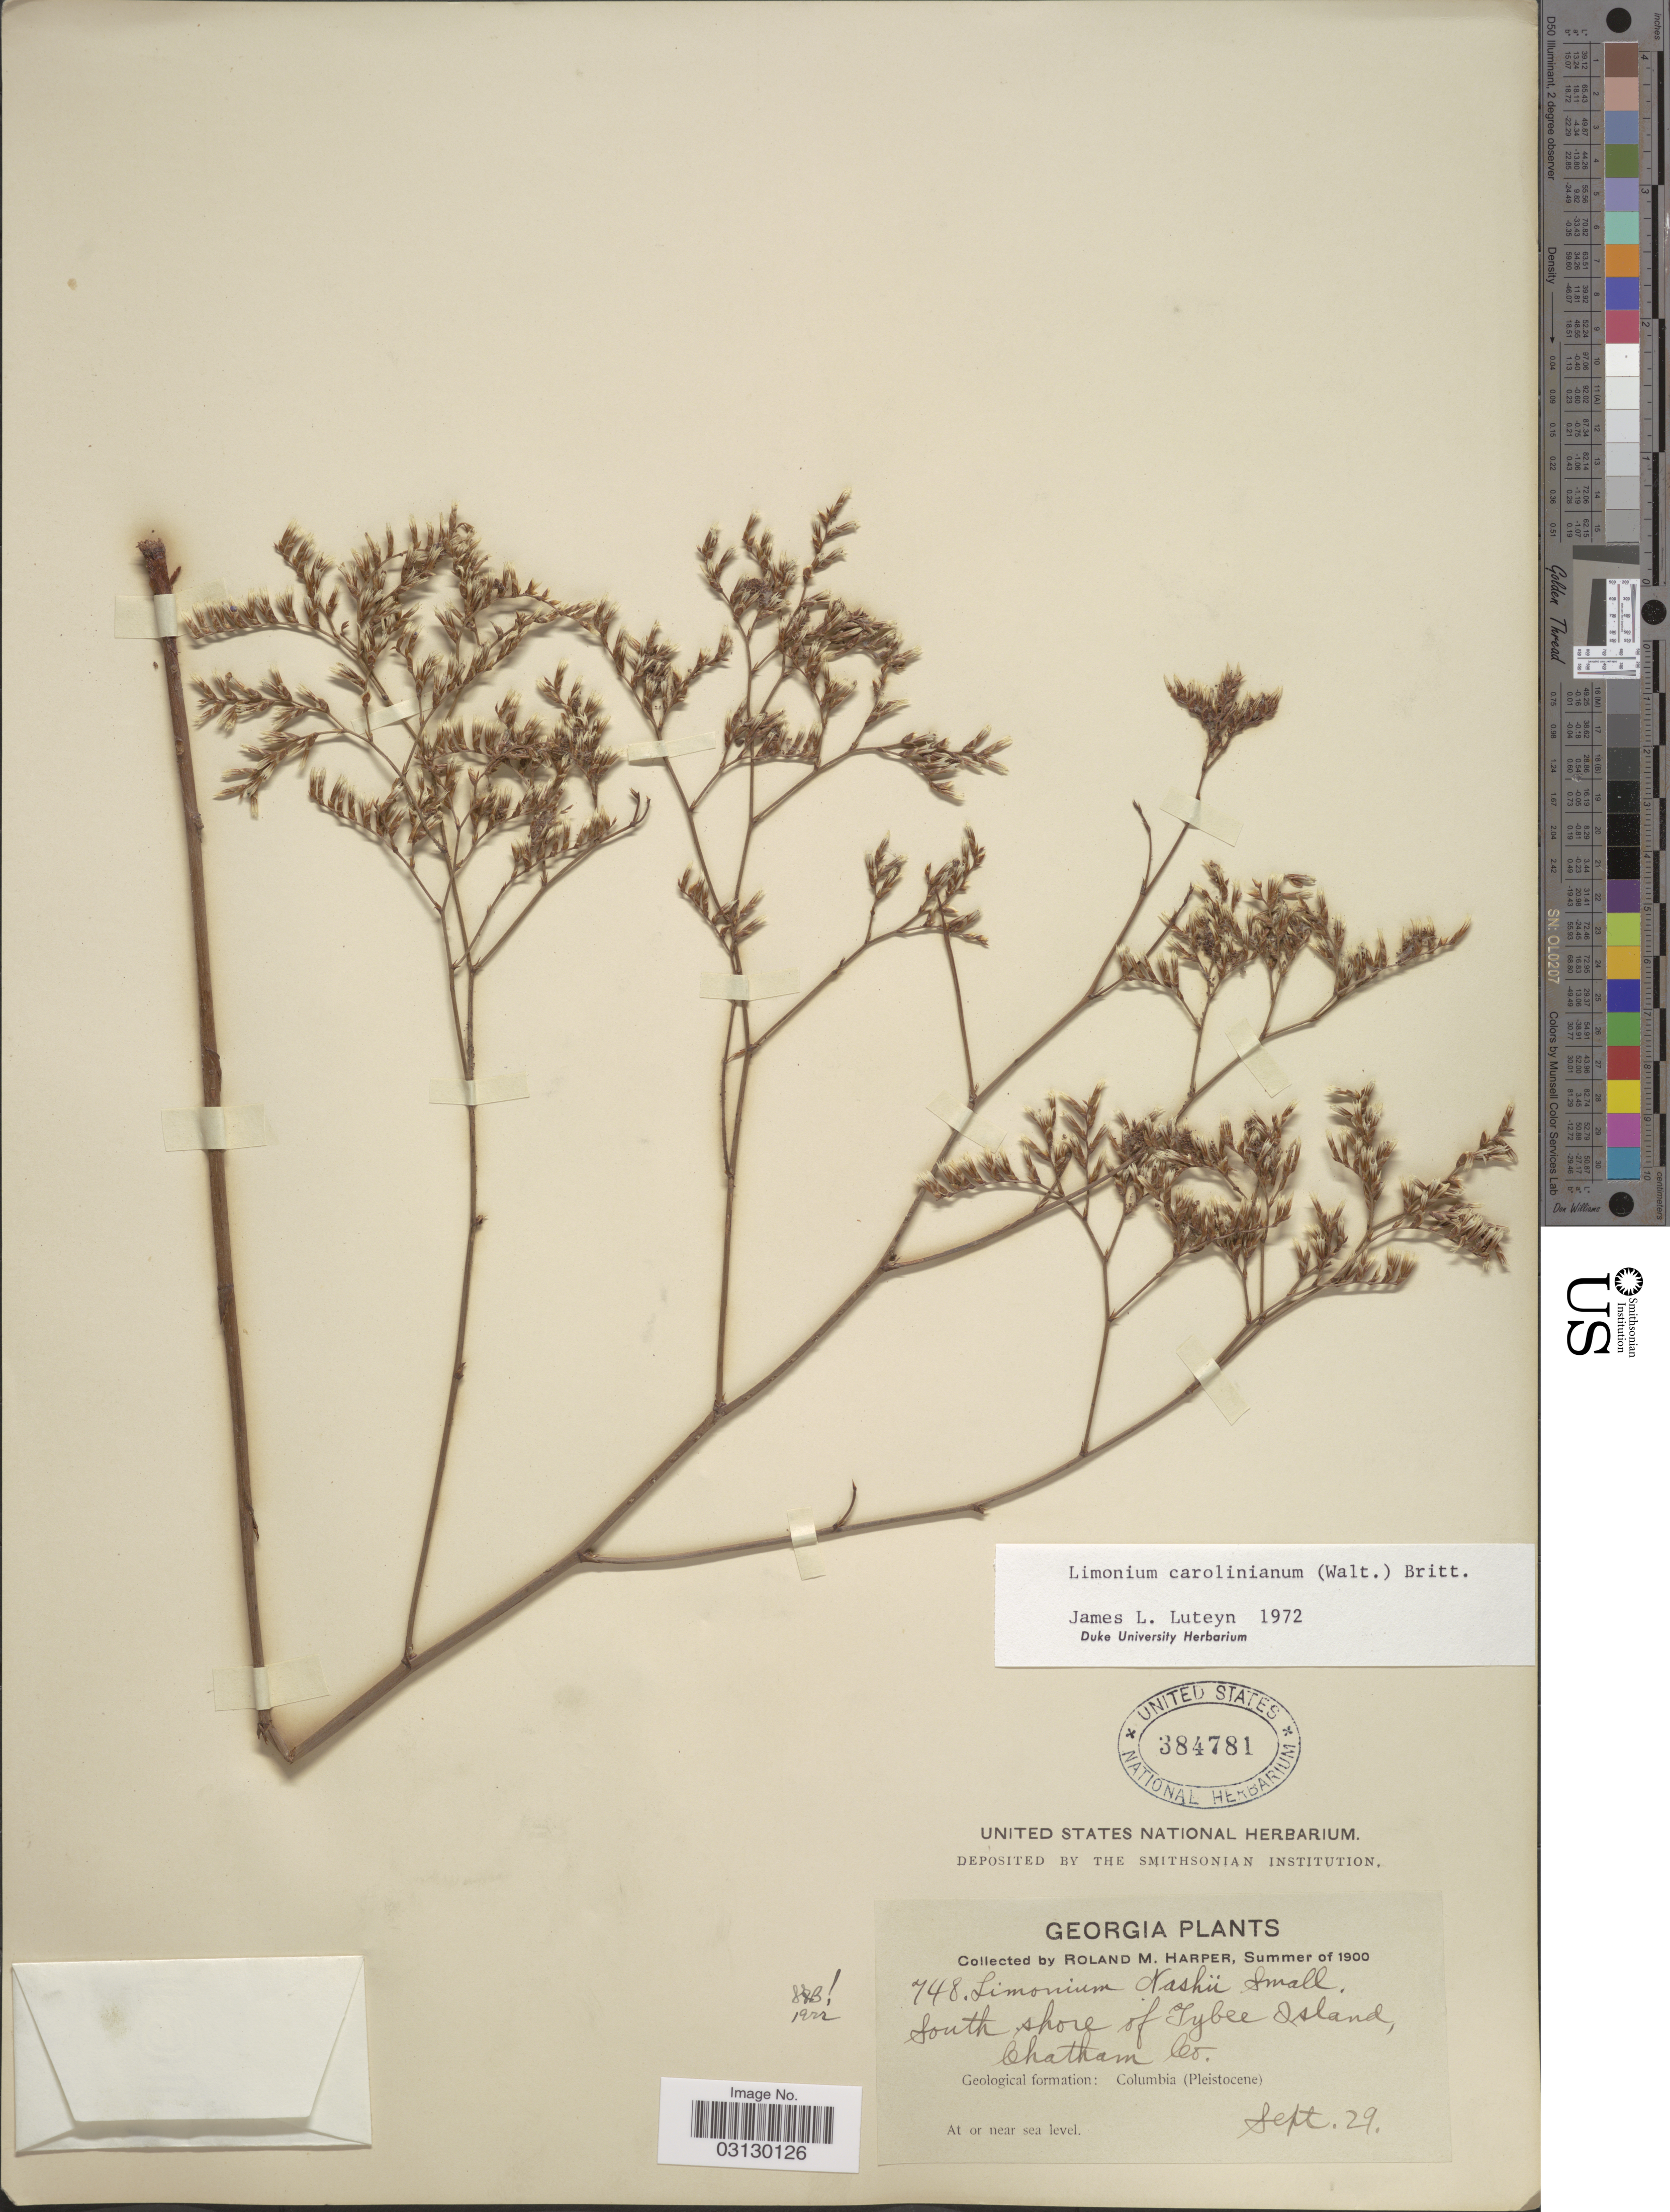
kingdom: Plantae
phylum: Tracheophyta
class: Magnoliopsida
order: Caryophyllales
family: Plumbaginaceae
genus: Limonium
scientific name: Limonium carolinianum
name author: (Walter) Britton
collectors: R. M. Harper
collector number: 748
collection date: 1900-09-29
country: United States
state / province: Georgia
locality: South shore of Tybee Island, Chatham Co. Geological formation: Columbia (Pleistocene).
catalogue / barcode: US 384781